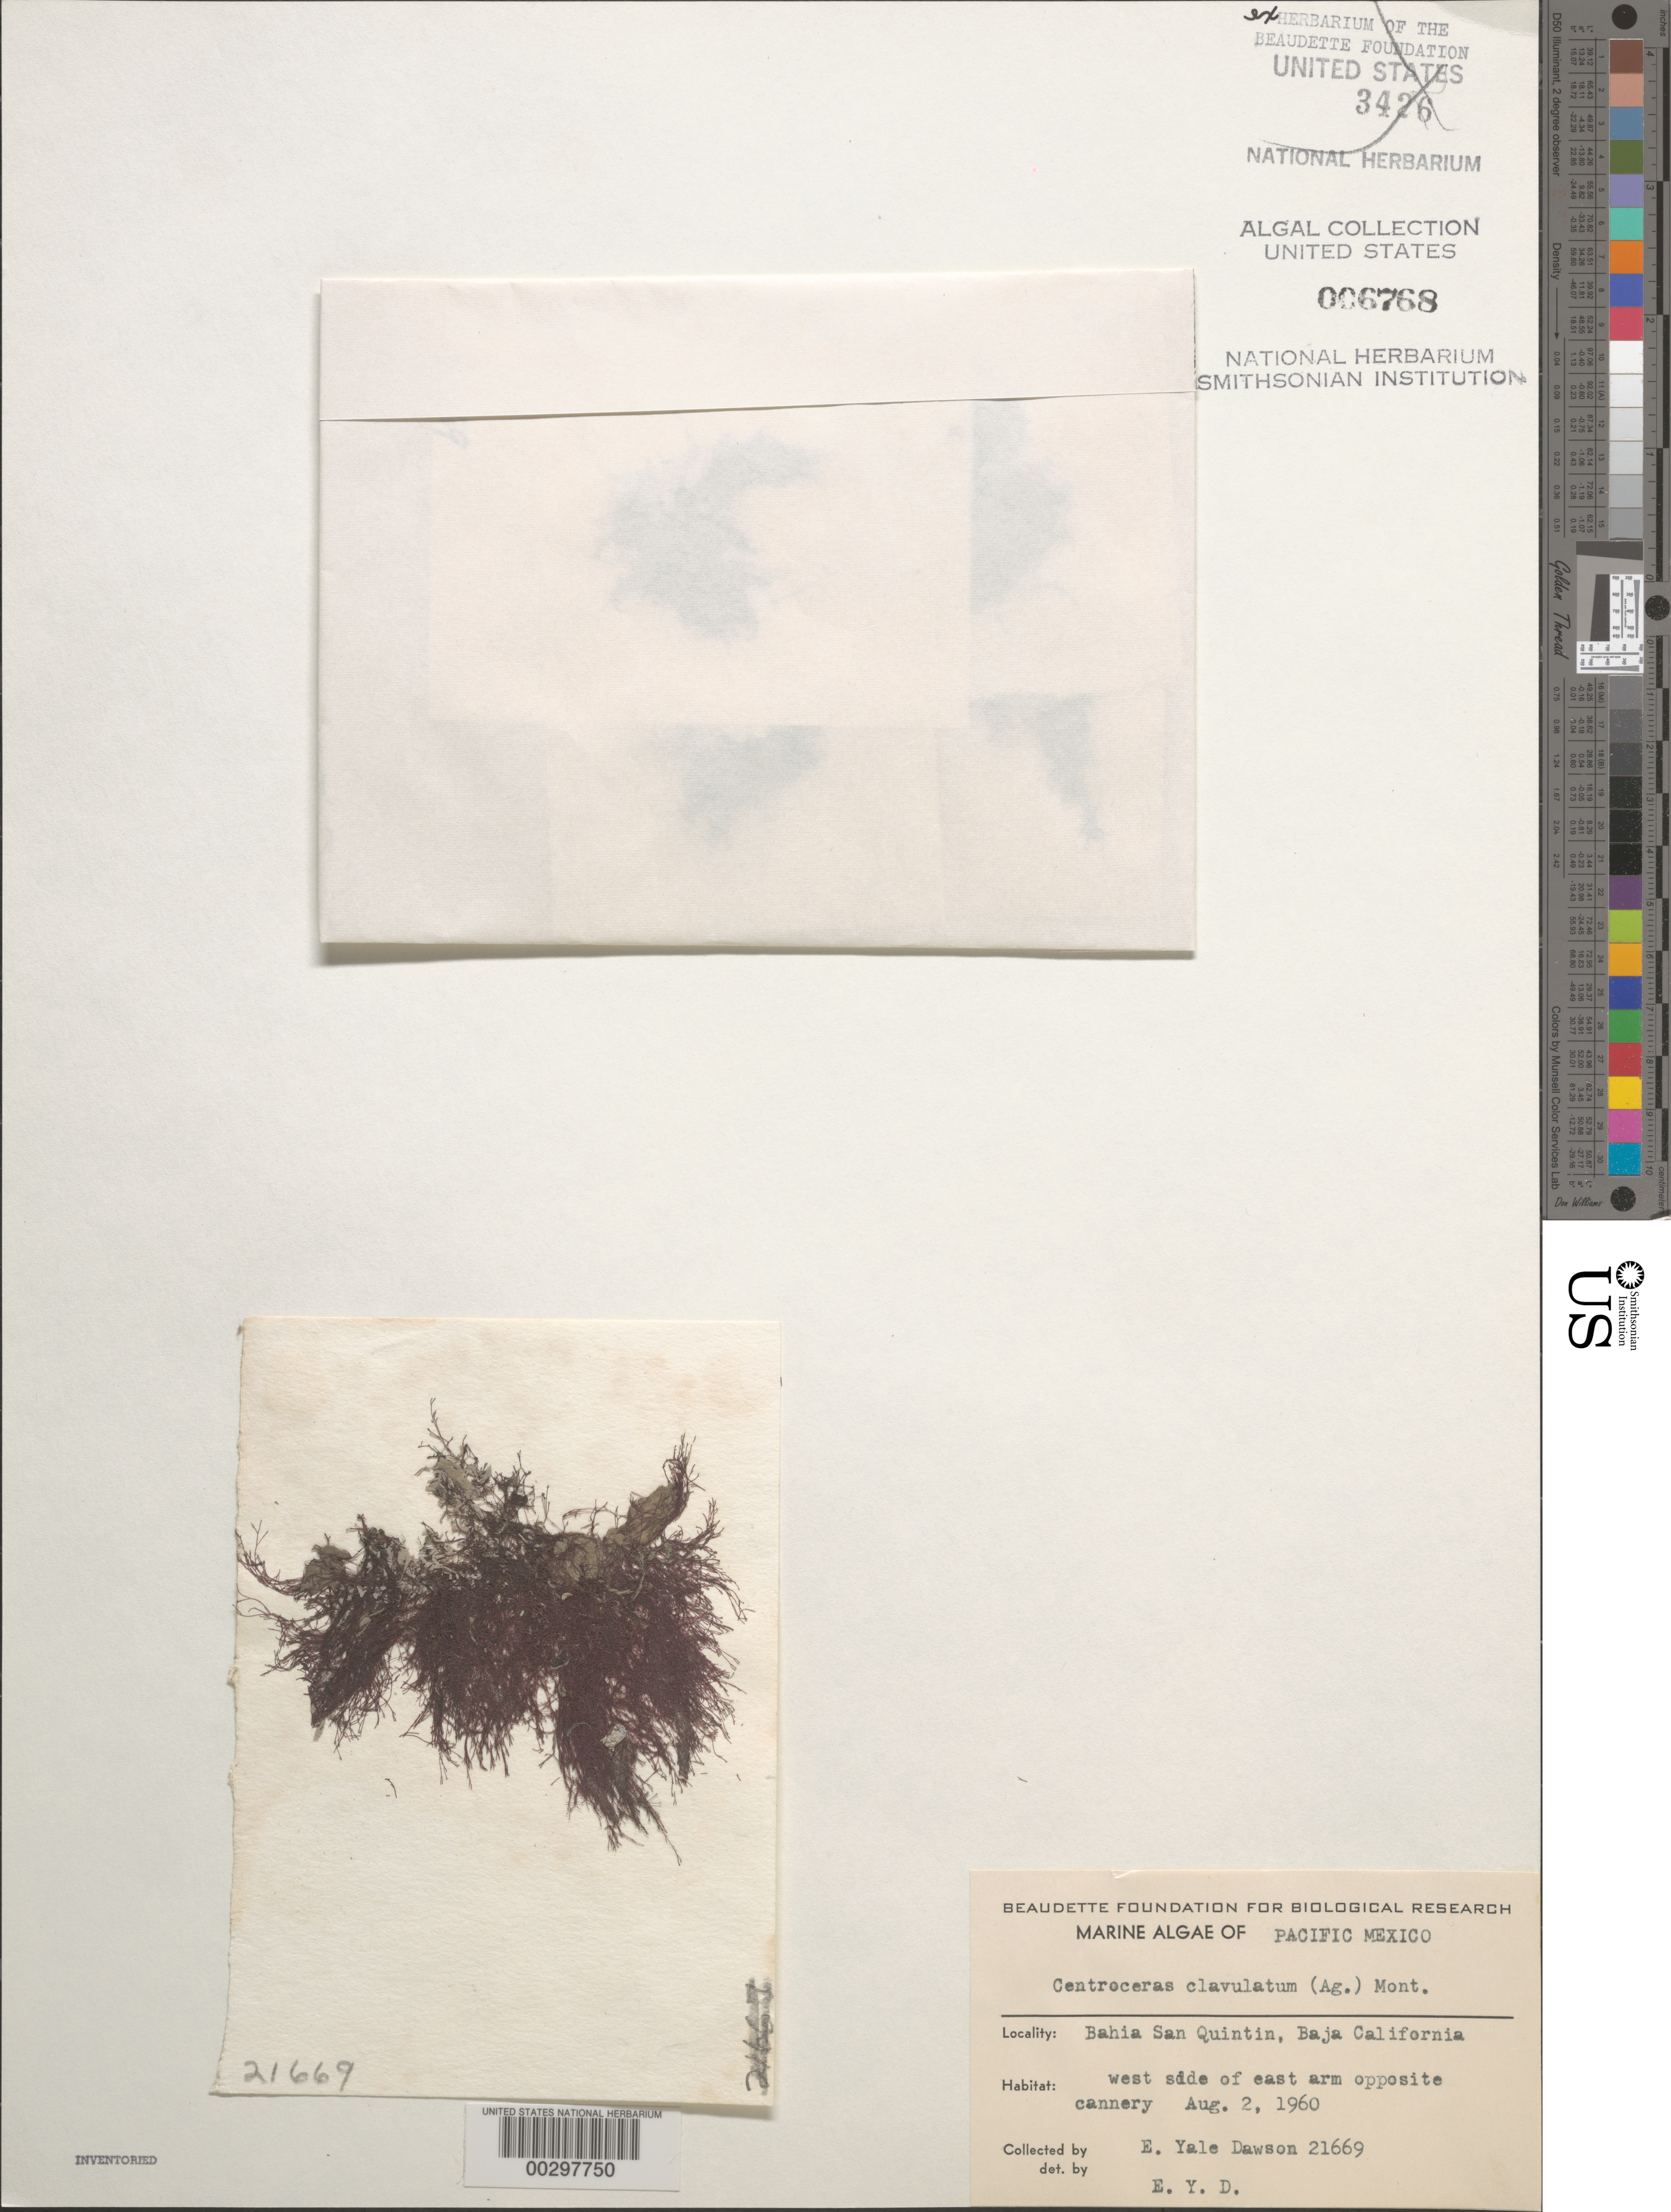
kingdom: Plantae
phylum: Rhodophyta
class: Florideophyceae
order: Ceramiales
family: Ceramiaceae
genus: Centroceras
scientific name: Centroceras clavulatum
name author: (C. Agardh) Mont.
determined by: Dawson, E. Y.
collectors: E. Y. Dawson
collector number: EYD 21669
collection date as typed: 02 Aug 1960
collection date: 1960-08-02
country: Mexico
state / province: Baja California Norte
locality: Bahia San Quintin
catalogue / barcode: US 6768